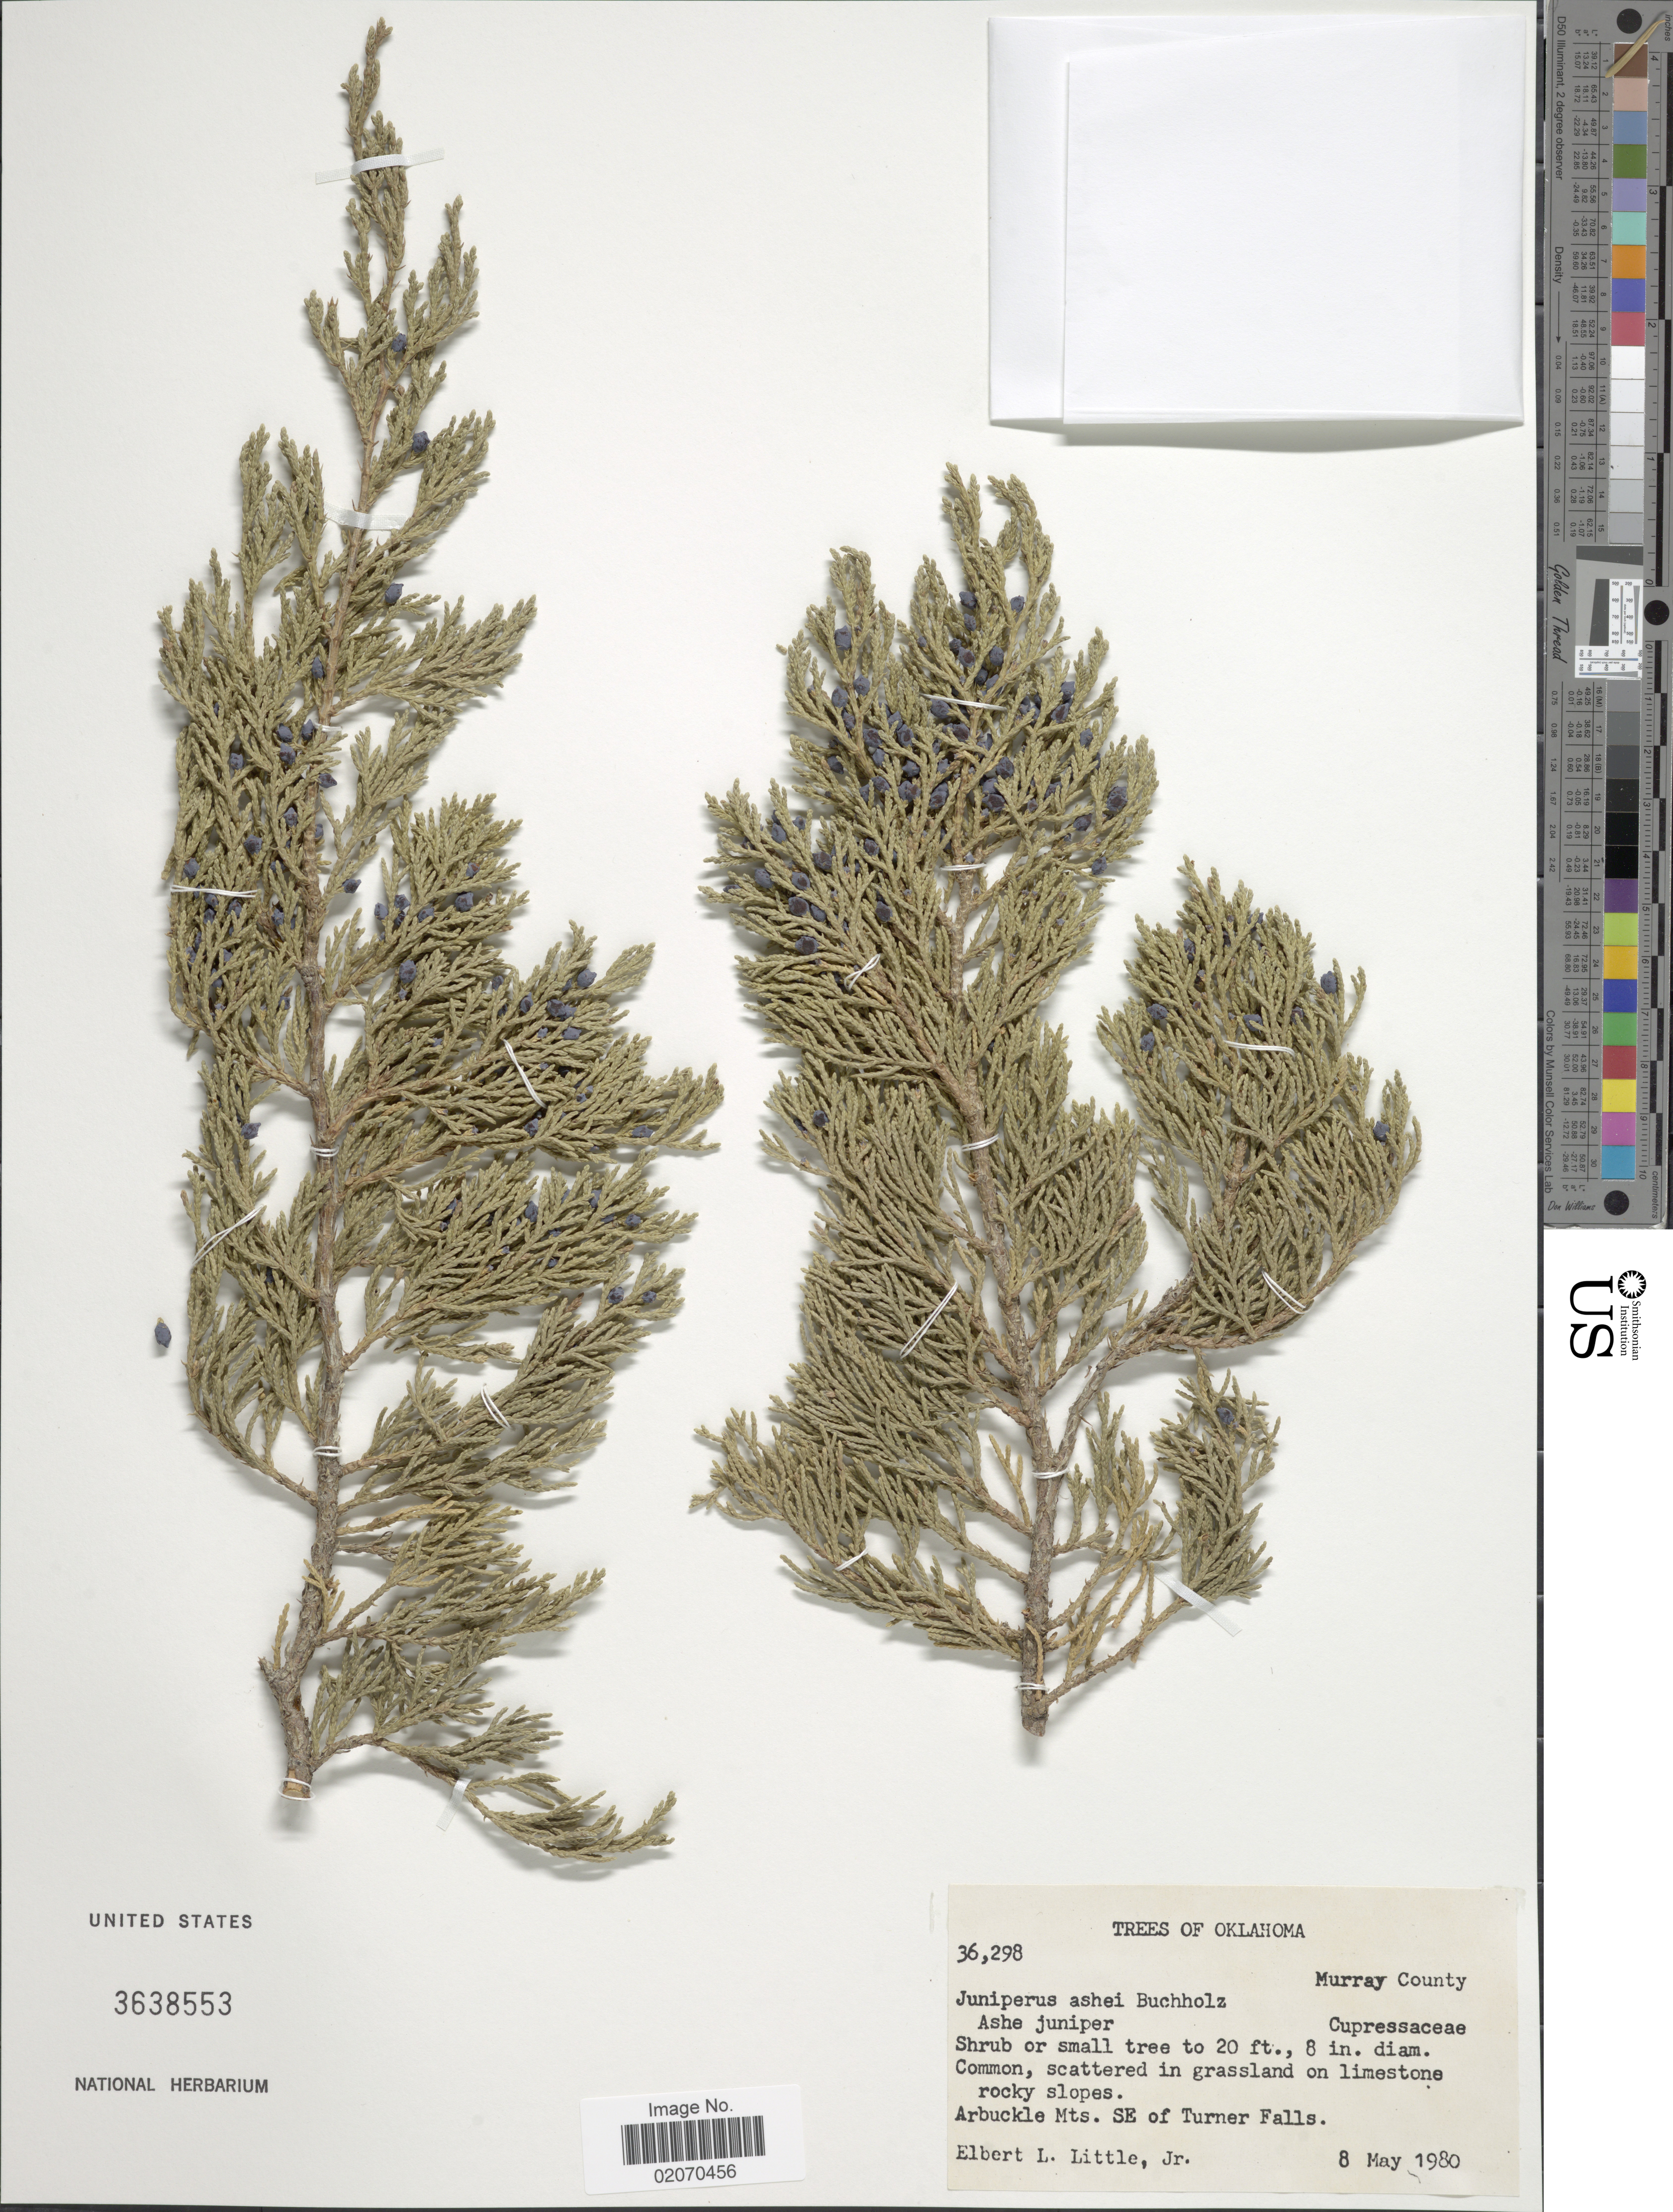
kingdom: Plantae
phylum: Tracheophyta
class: Pinopsida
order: Pinales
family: Cupressaceae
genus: Juniperus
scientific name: Juniperus ashei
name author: J. Buchholz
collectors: E. L. Little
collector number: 36298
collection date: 1980-05-08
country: United States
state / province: Oklahoma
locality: Murray County. Arbuckle Mts. SE of Turner Falls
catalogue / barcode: US 3638553